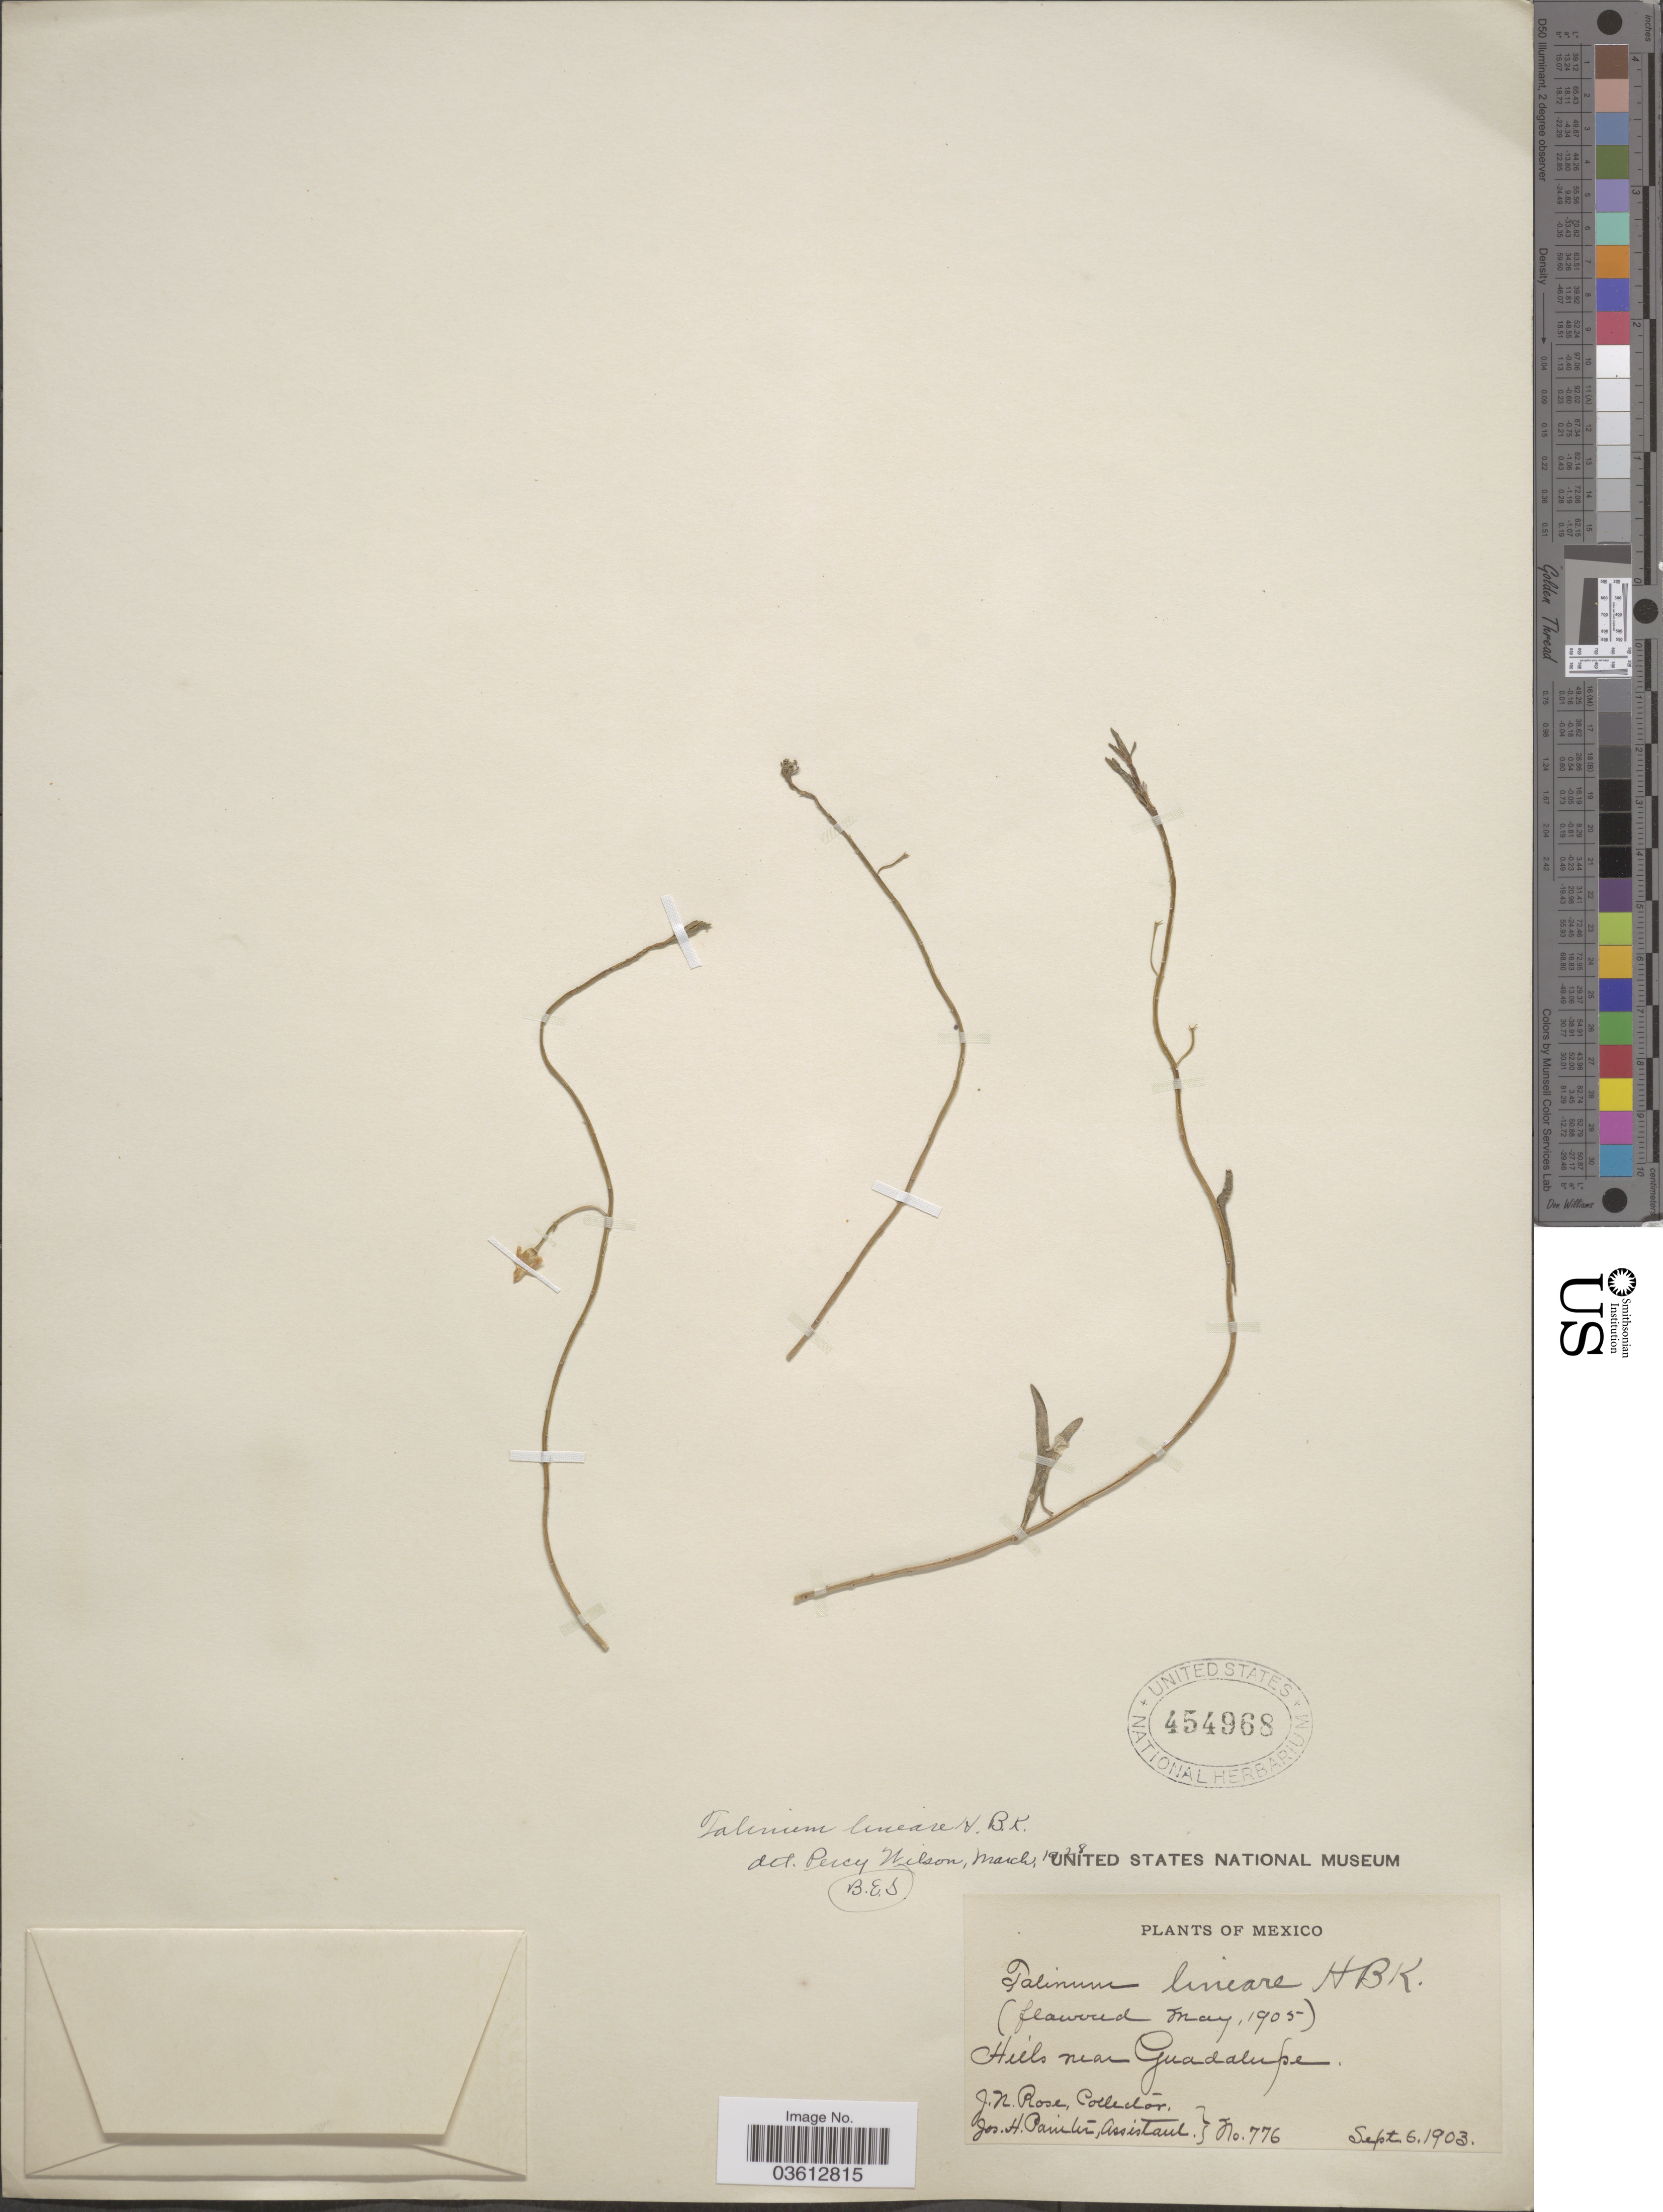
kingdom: Plantae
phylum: Tracheophyta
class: Magnoliopsida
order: Caryophyllales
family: Talinaceae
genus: Talinum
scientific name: Talinum lineare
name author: Kunth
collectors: J. N. Rose & J. H. Painter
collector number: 776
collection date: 1903-09-06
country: Mexico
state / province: Baja California Norte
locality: Hills near Guadalupe.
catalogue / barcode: US 454968